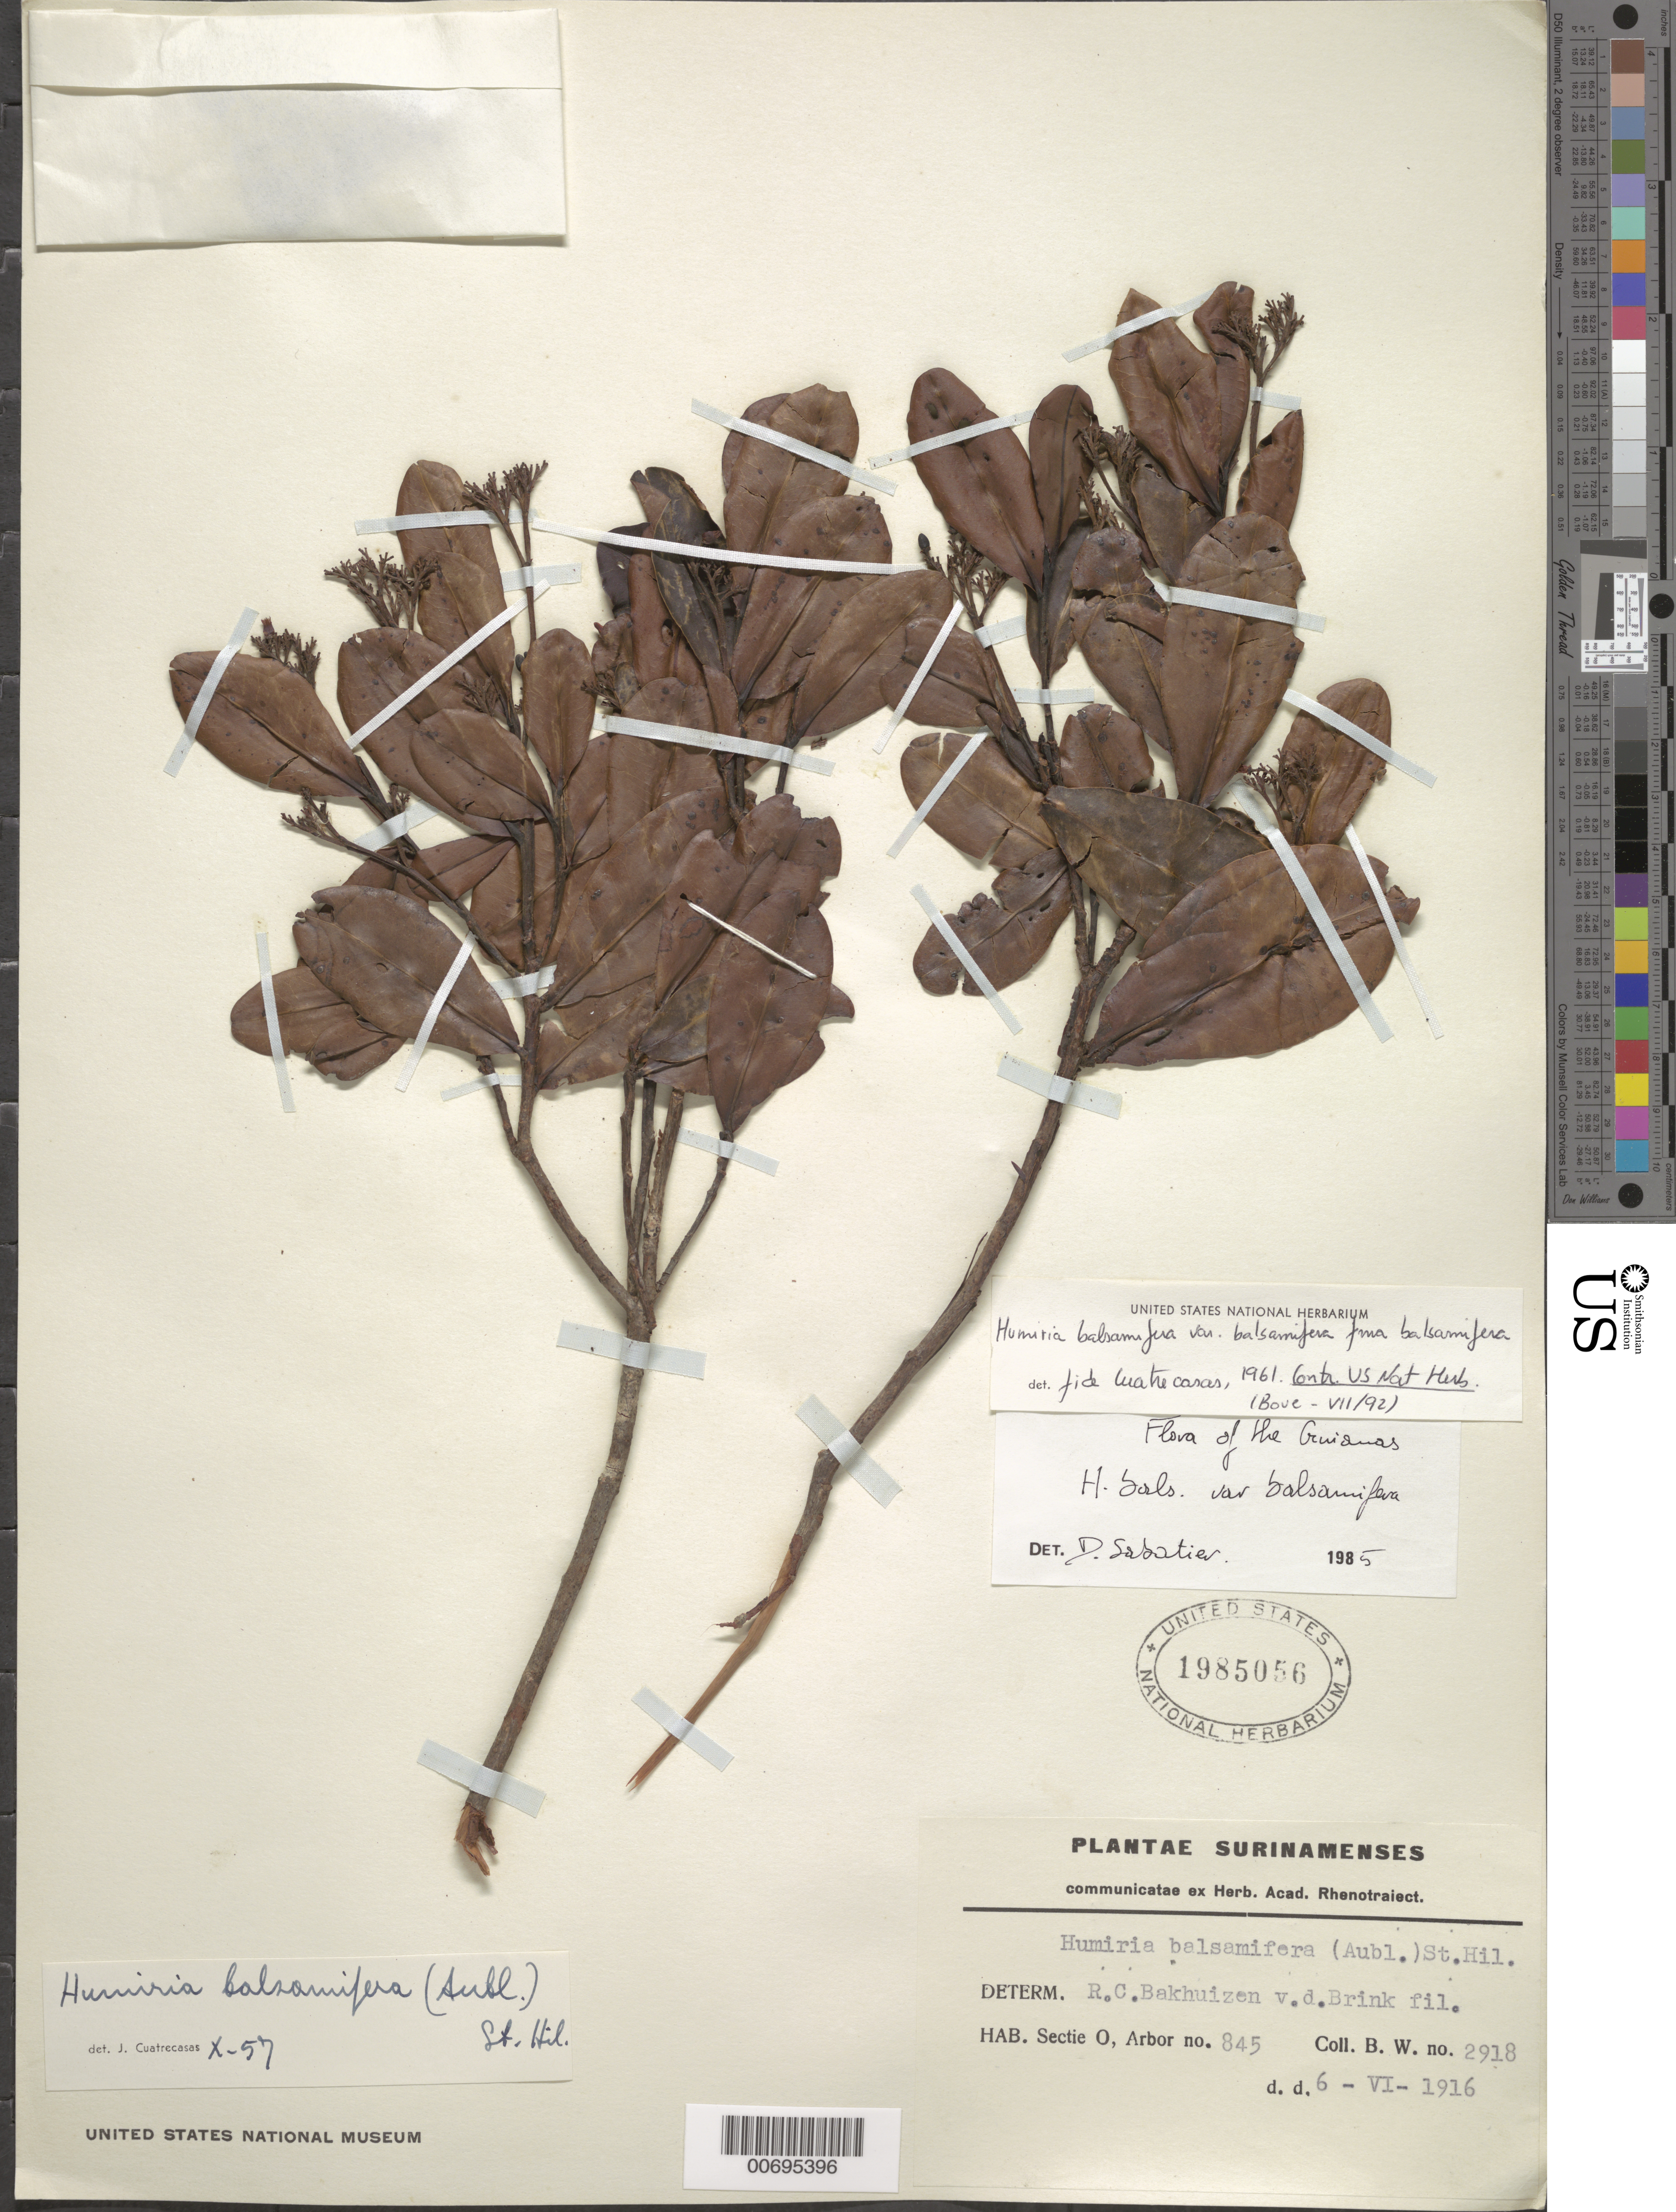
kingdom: Plantae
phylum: Tracheophyta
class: Magnoliopsida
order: Malpighiales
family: Humiriaceae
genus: Humiria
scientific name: Humiria balsamifera f. balsamifera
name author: Aubl.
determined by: Sabatier, D.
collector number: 2918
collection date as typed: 6-Jun-16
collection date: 1916-06-06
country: Suriname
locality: Sectie O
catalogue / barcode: US 1985056